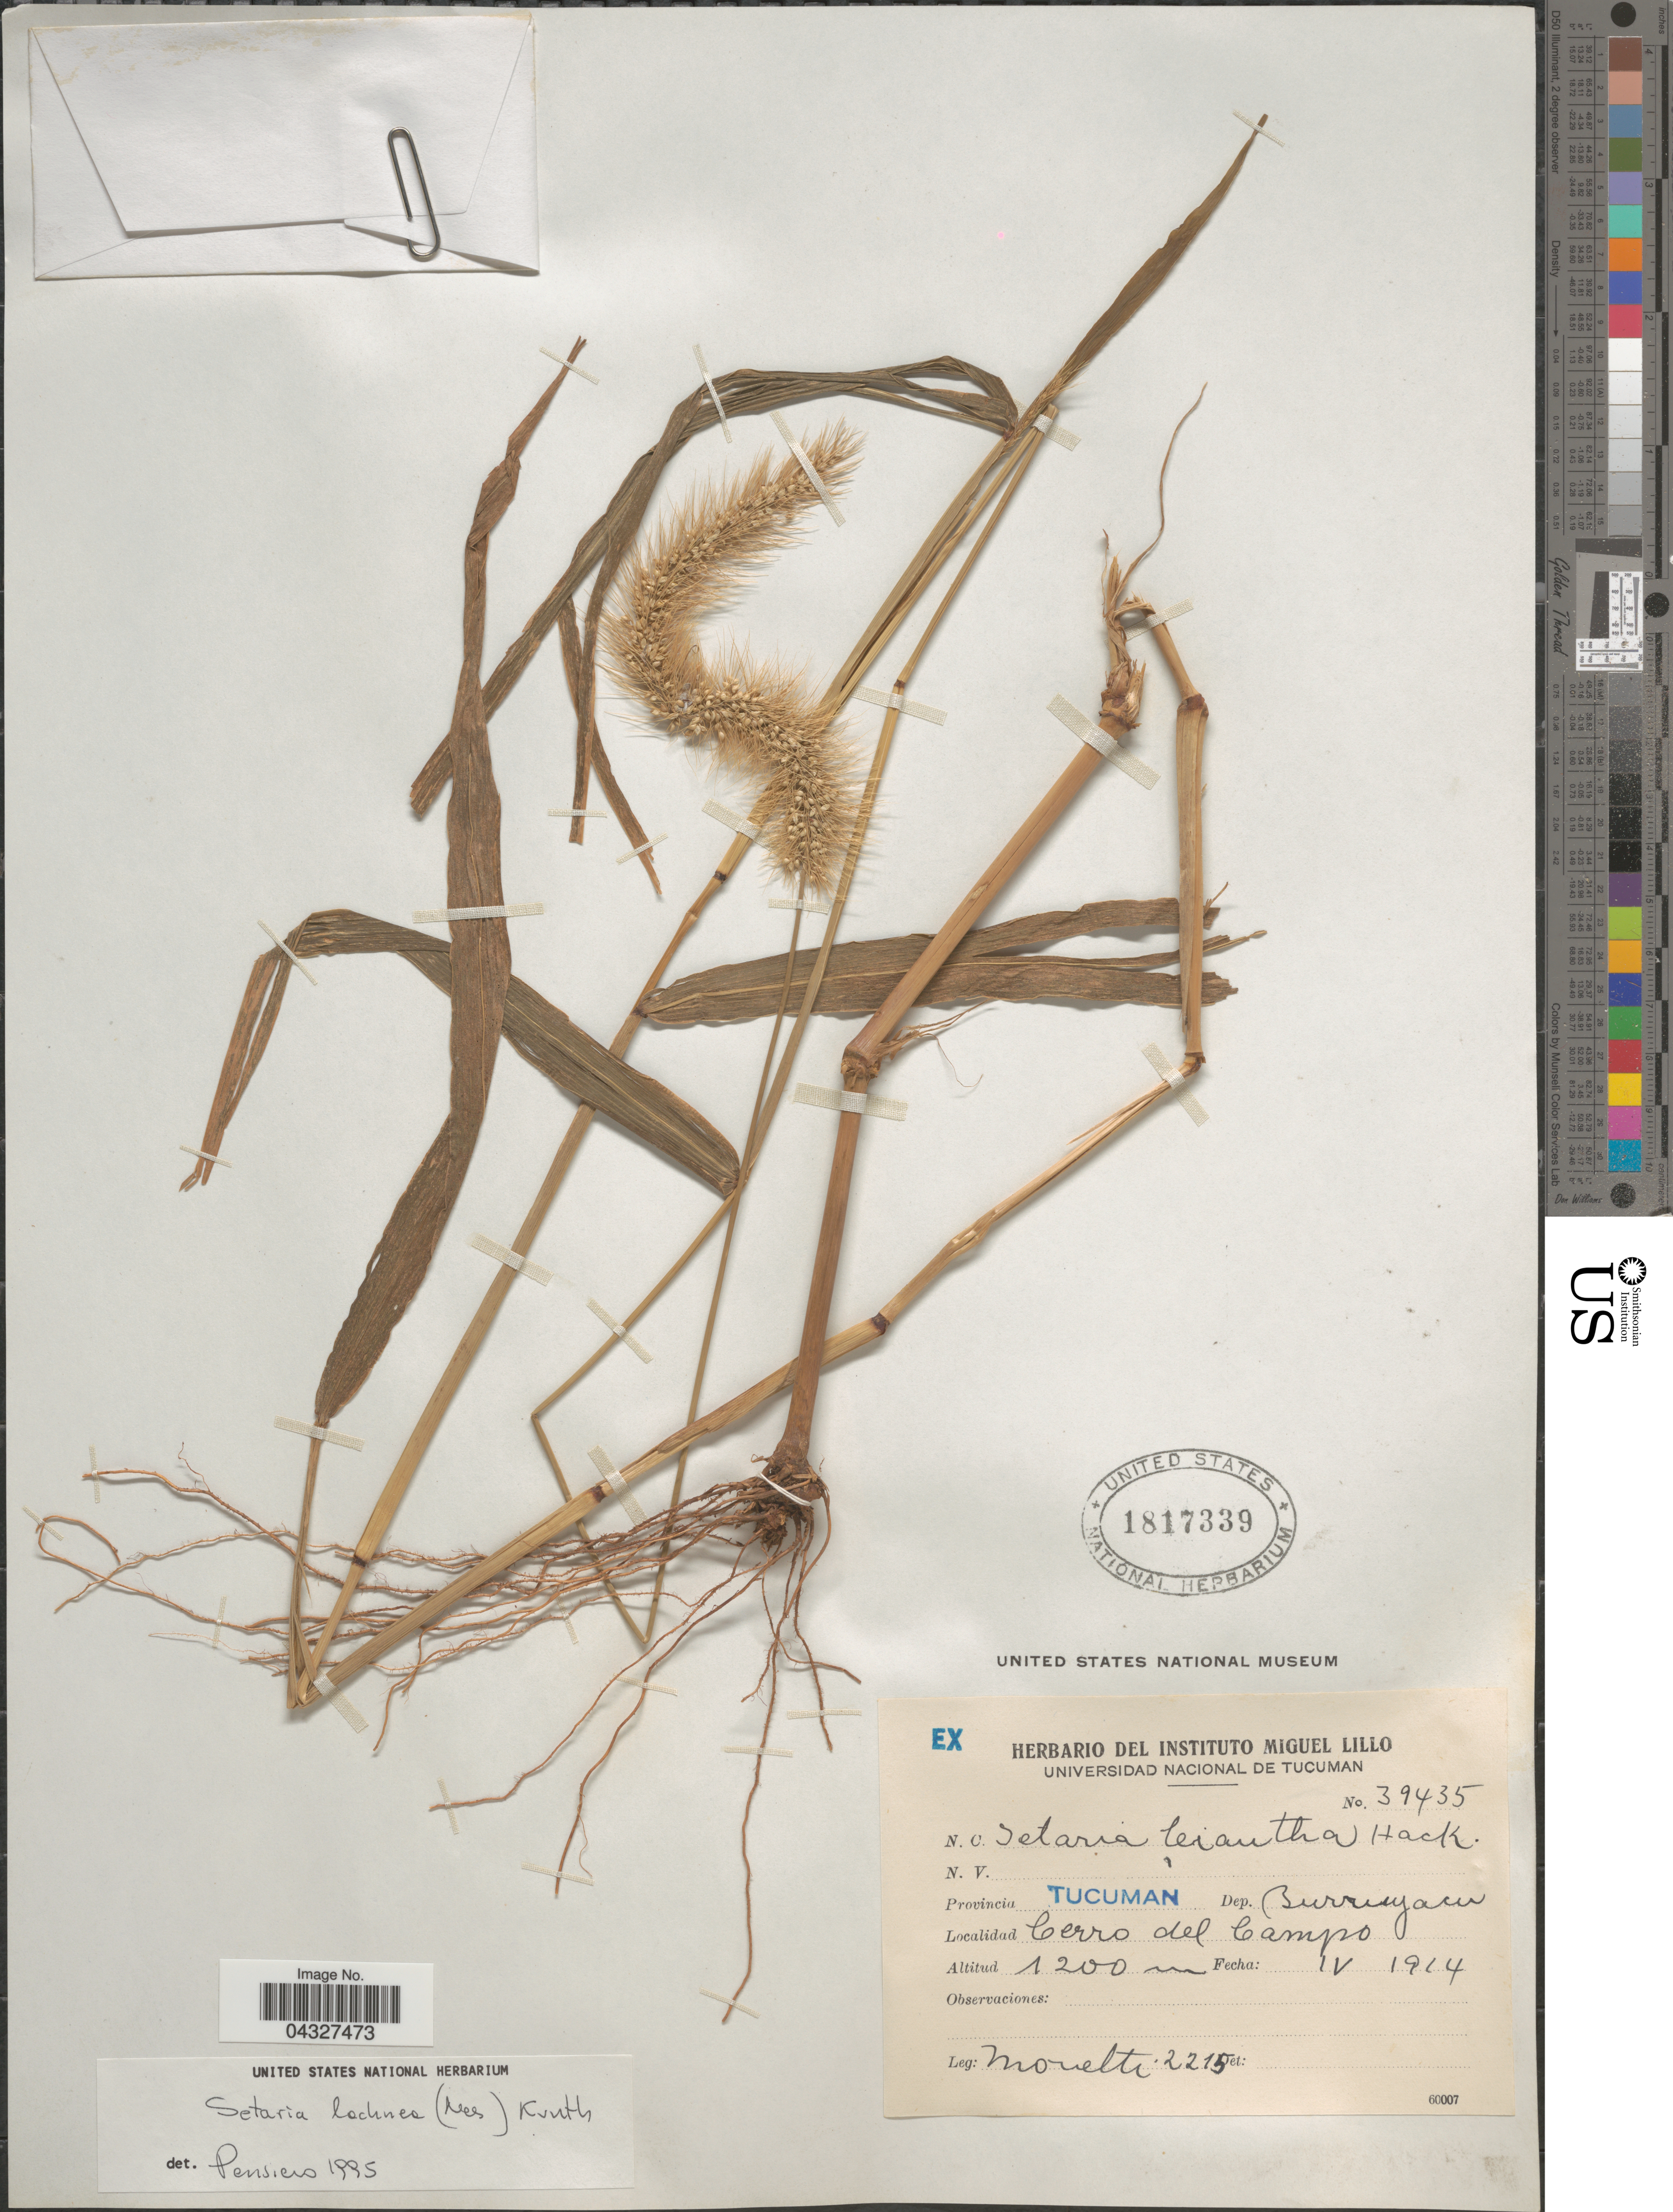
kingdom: Plantae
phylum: Tracheophyta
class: Liliopsida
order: Poales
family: Poaceae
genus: Setaria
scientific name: Setaria lachnea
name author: (Nees) Kunth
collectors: Monetti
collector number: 2215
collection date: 1914-04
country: Argentina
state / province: Tucuman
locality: Dep. Burruyacu. Cerro del Campo.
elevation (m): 1200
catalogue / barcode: US 1817339